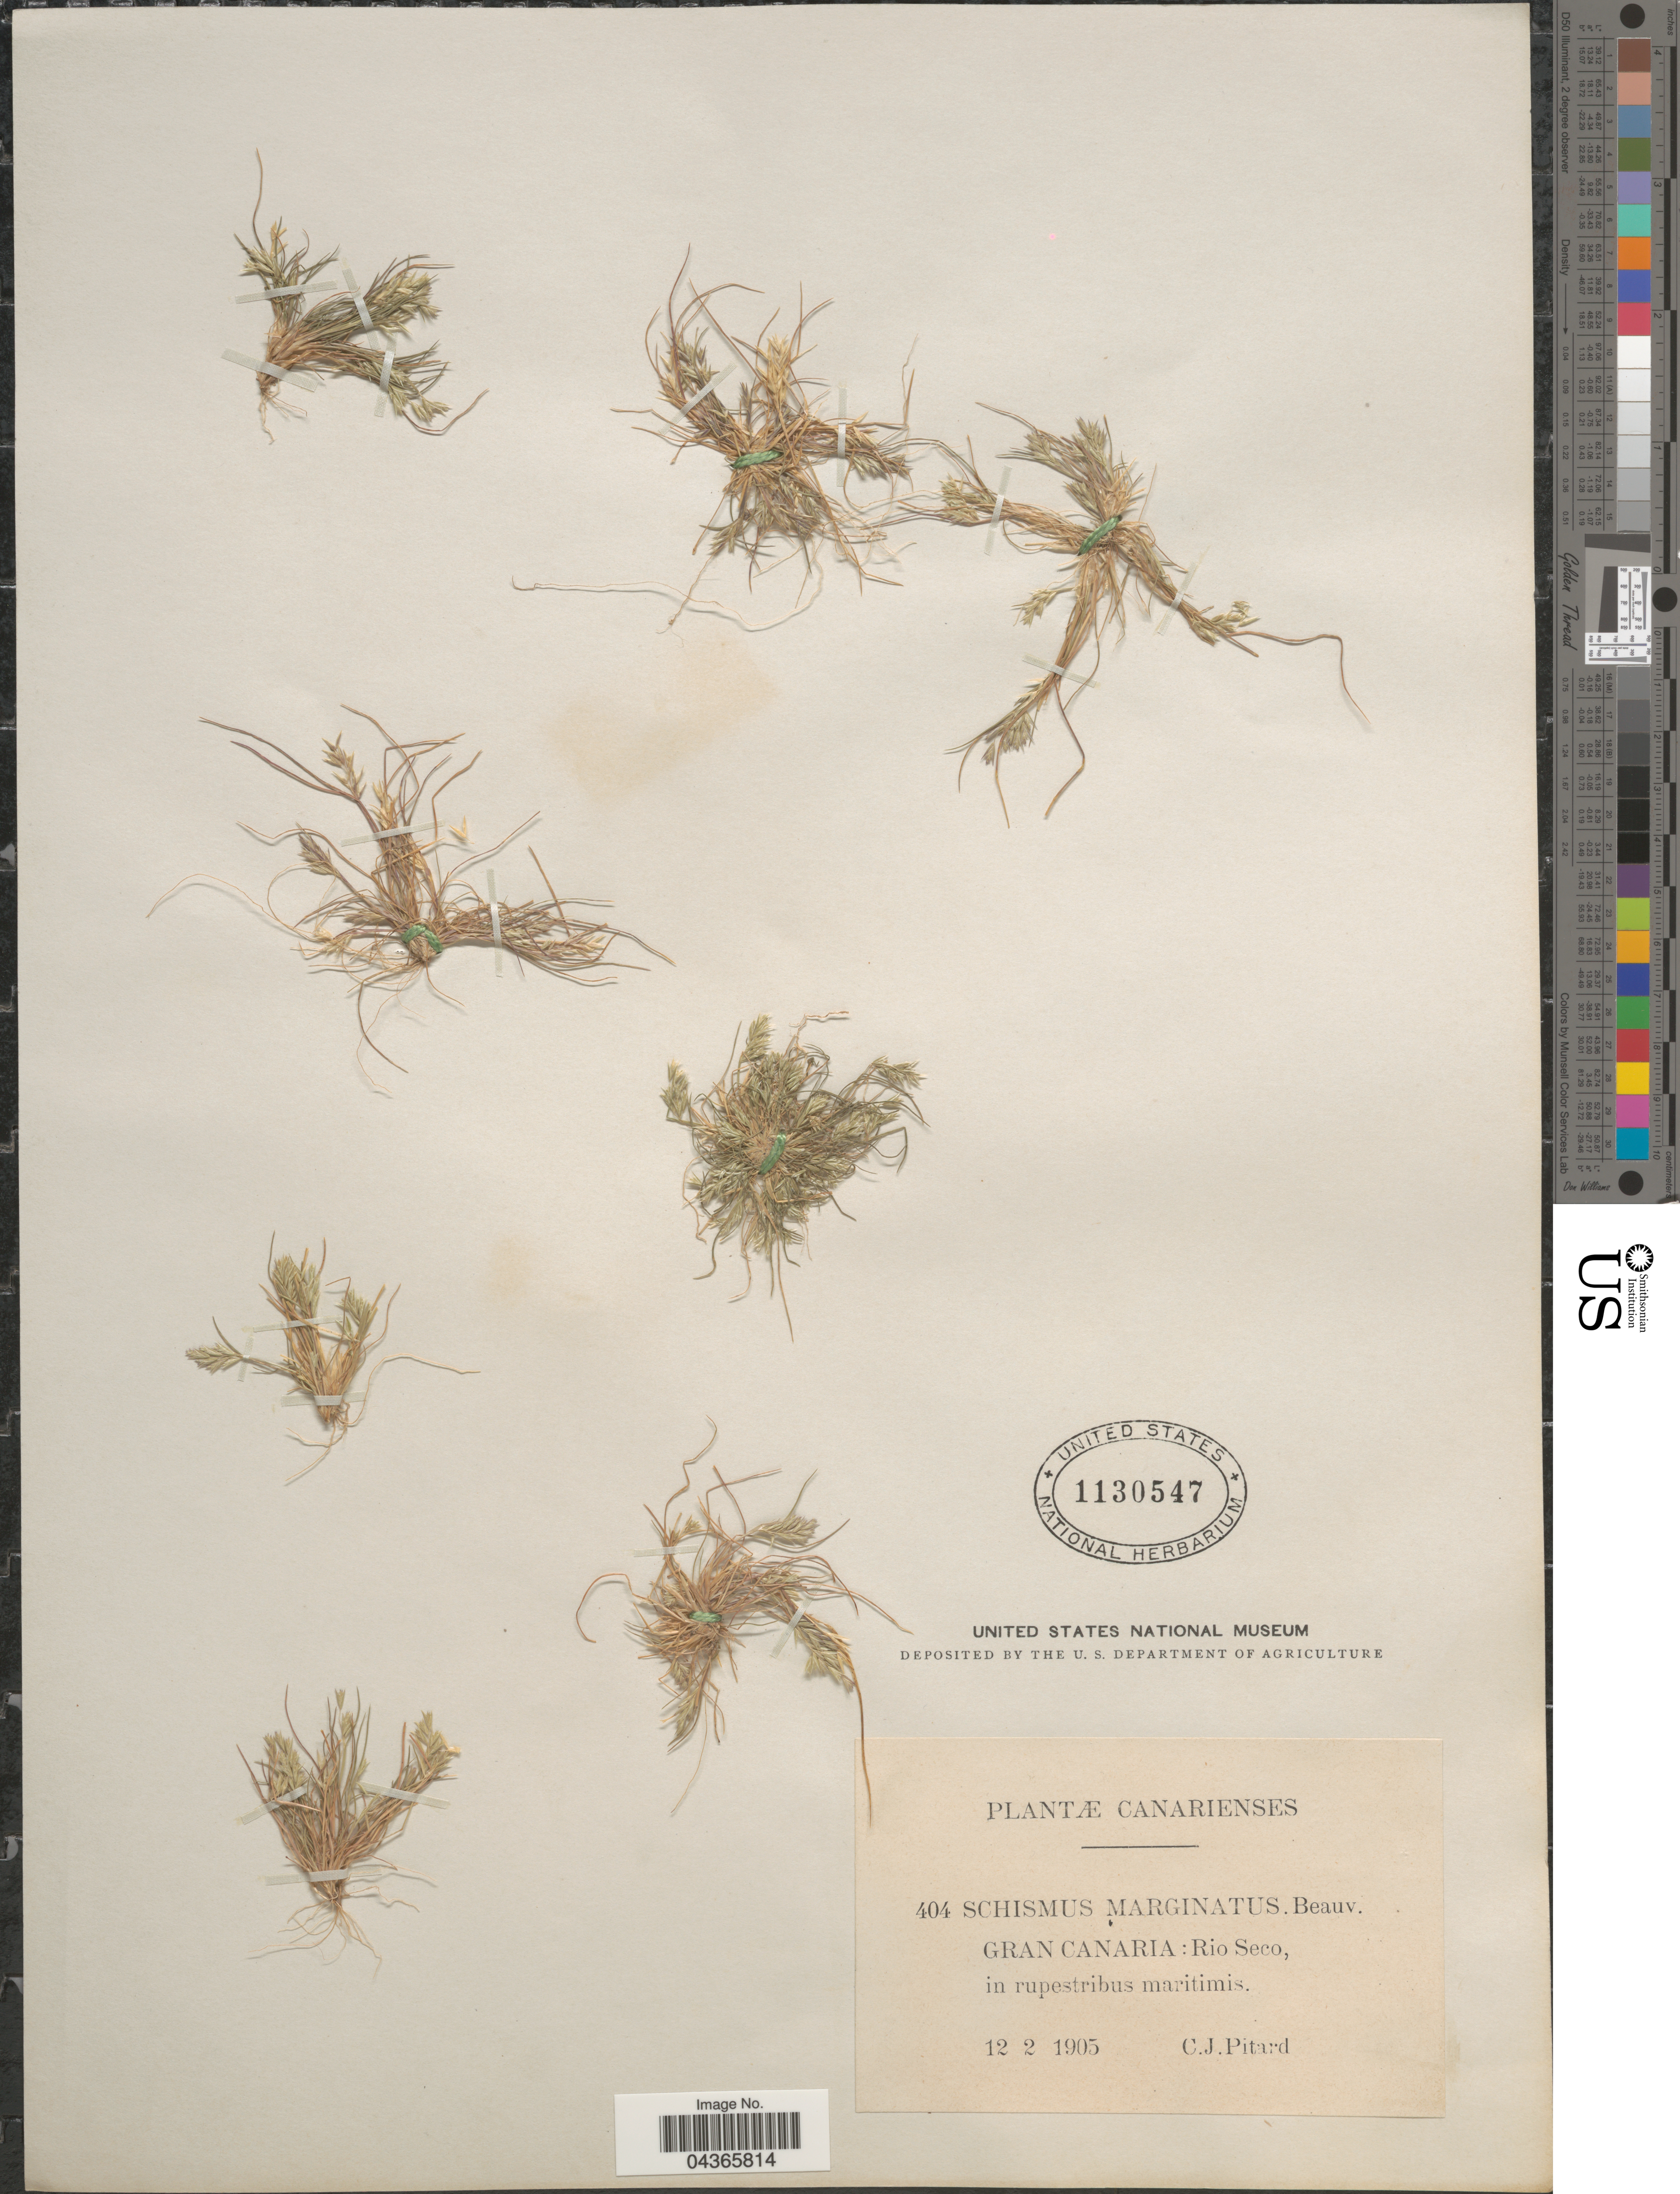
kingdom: Plantae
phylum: Tracheophyta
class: Liliopsida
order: Poales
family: Poaceae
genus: Schismus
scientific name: Schismus barbatus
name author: (L.) Thell.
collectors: C. Pitard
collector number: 404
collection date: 1905-02-12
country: Spain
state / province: Canarias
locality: Gran Canaria: Rio Seco, in rupestribus maritimis.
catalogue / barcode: US 1130547